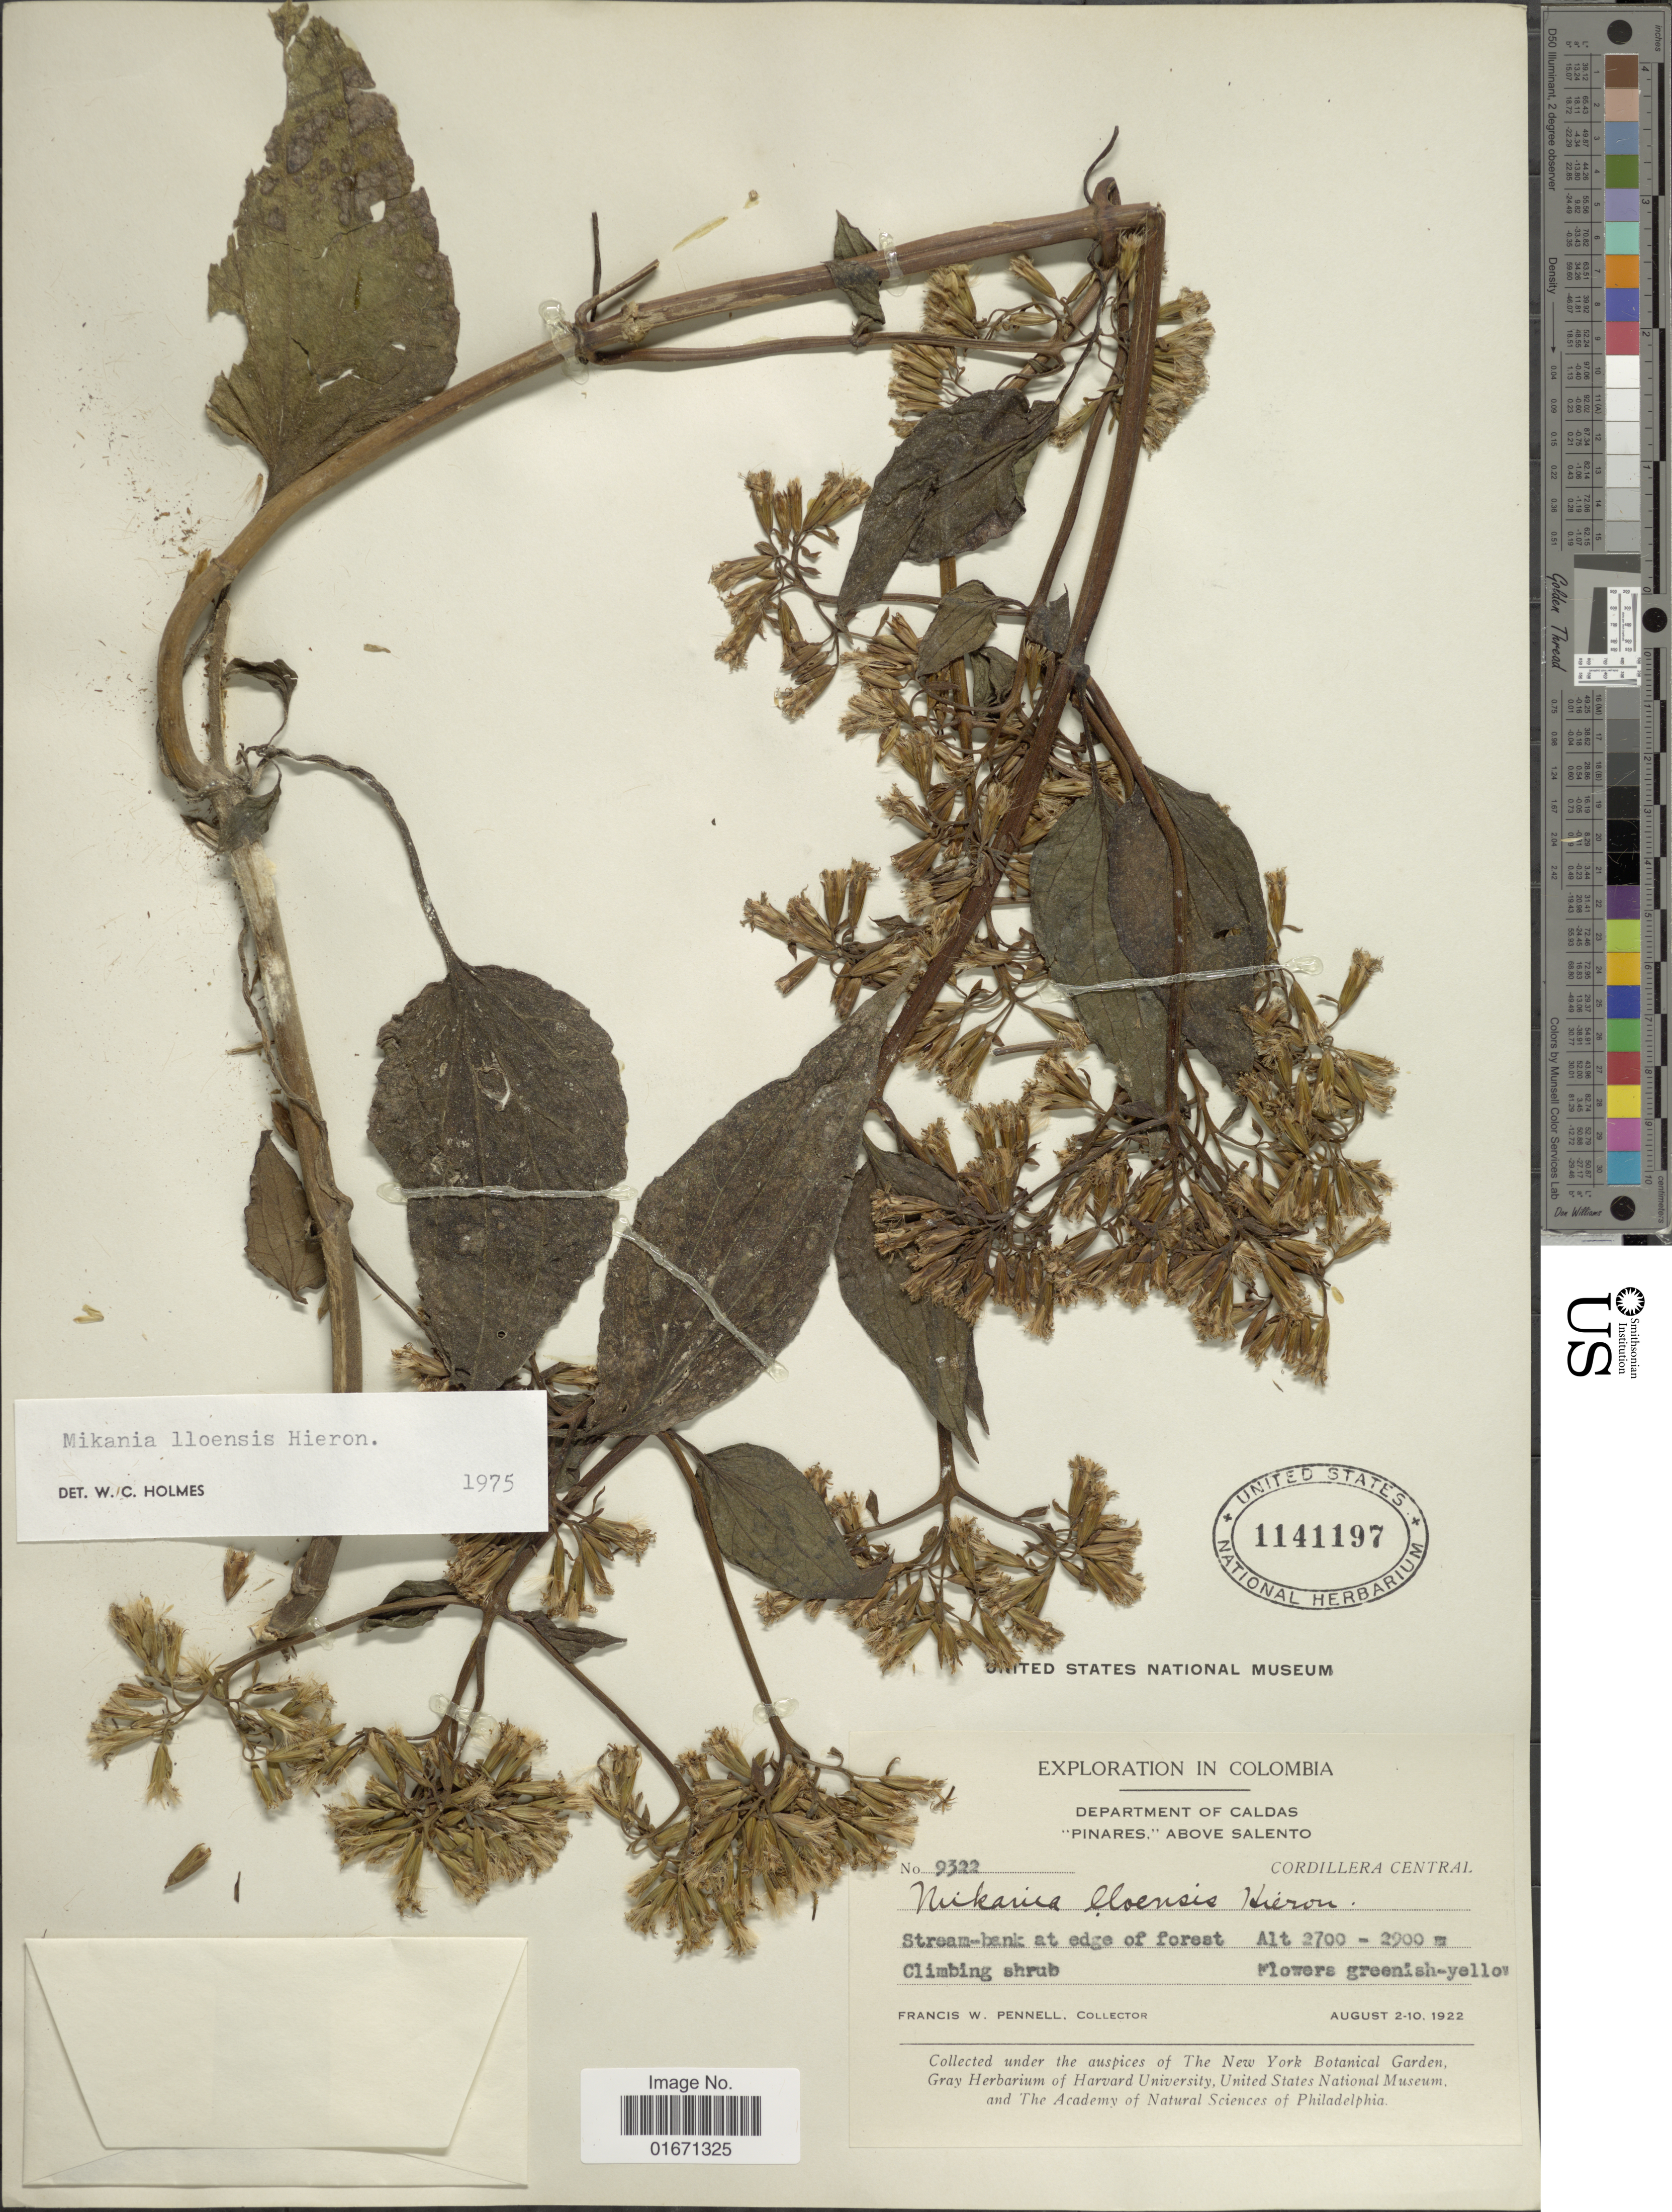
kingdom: Plantae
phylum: Tracheophyta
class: Magnoliopsida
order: Asterales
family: Asteraceae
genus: Mikania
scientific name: Mikania lloensis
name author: Hieron.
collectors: F. W. Pennell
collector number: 9322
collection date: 1922-08-02/1922-08-10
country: Colombia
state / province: Caldas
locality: Pinares, above Salento, Cordillera Central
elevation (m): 2700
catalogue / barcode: US 1141197